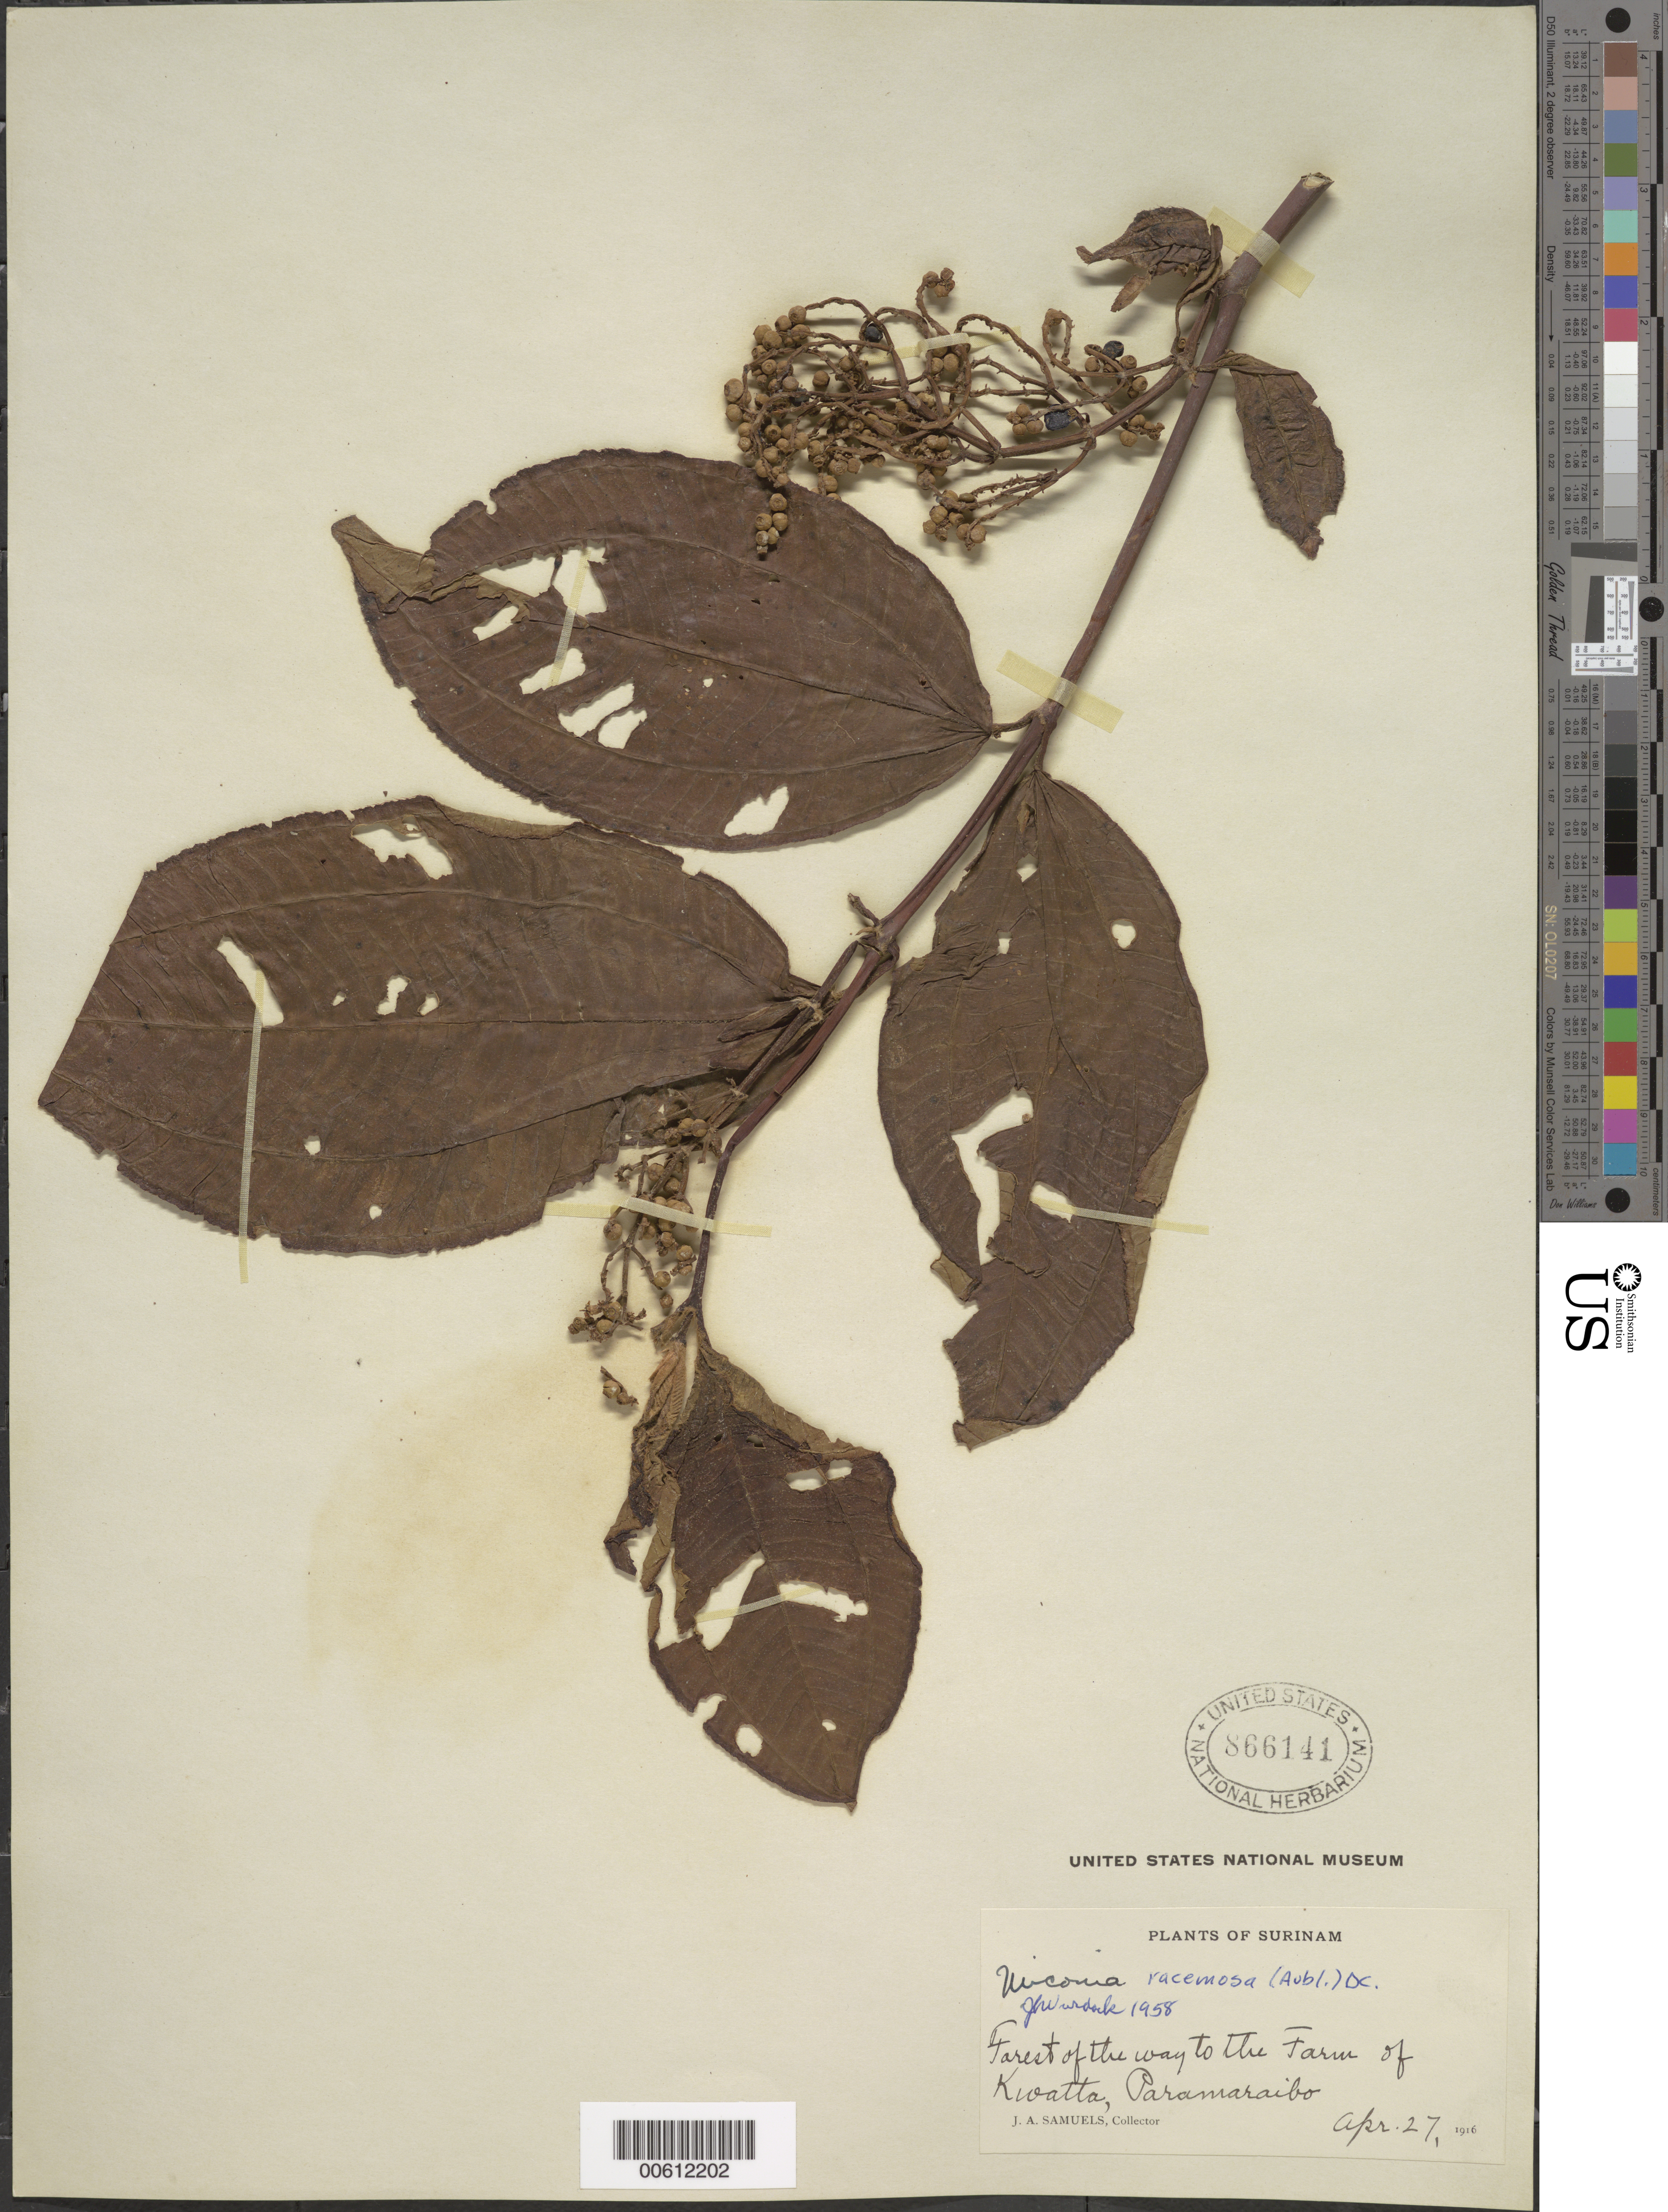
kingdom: Plantae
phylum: Tracheophyta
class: Magnoliopsida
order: Myrtales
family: Melastomataceae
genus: Miconia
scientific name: Miconia racemosa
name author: (Aubl.) DC.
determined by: Wurdack, John J., (US), US (UNITED STATES)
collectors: J. A. Samuels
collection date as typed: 27-Apr-16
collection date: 1916-04-27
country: Suriname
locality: Kwatta, Paramaribo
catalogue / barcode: US 866141